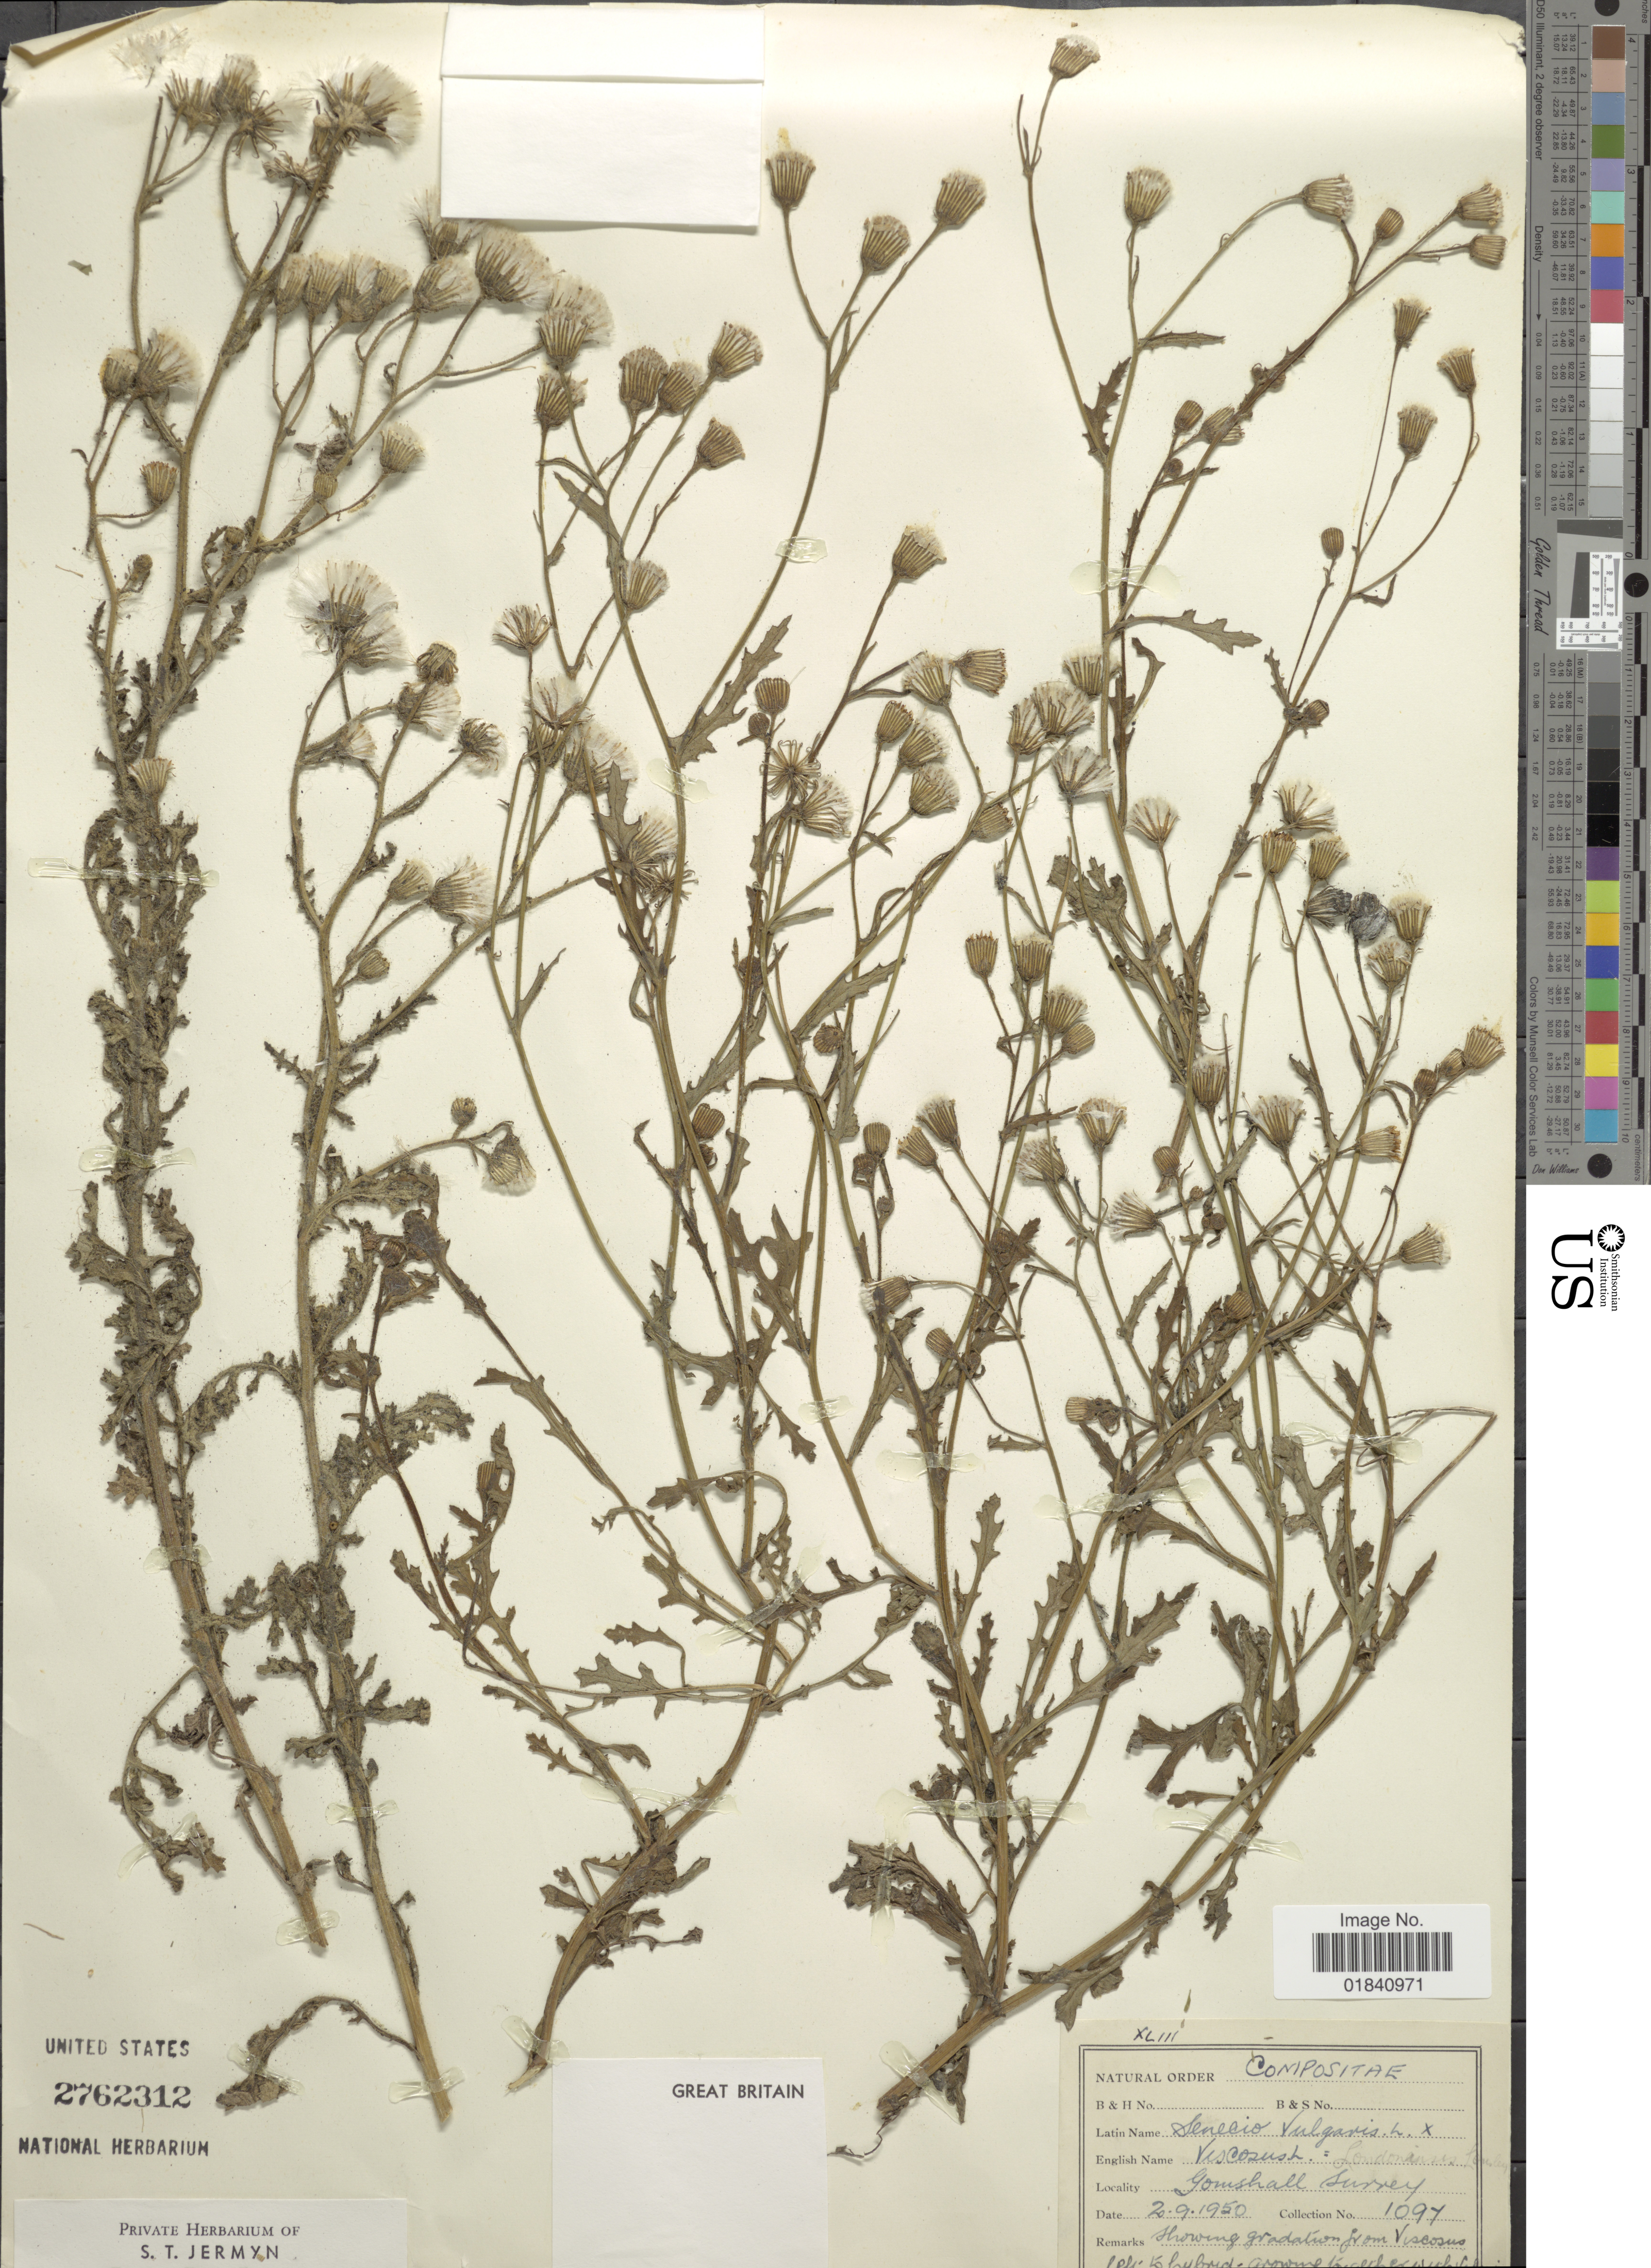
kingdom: Plantae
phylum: Tracheophyta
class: Magnoliopsida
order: Asterales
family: Asteraceae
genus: Senecio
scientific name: Senecio vulgaris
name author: L.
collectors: ex herb. S. T. Jermyn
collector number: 1097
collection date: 1950-09-02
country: United Kingdom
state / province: England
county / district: Surrey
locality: Gomshall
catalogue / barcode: US 2762312